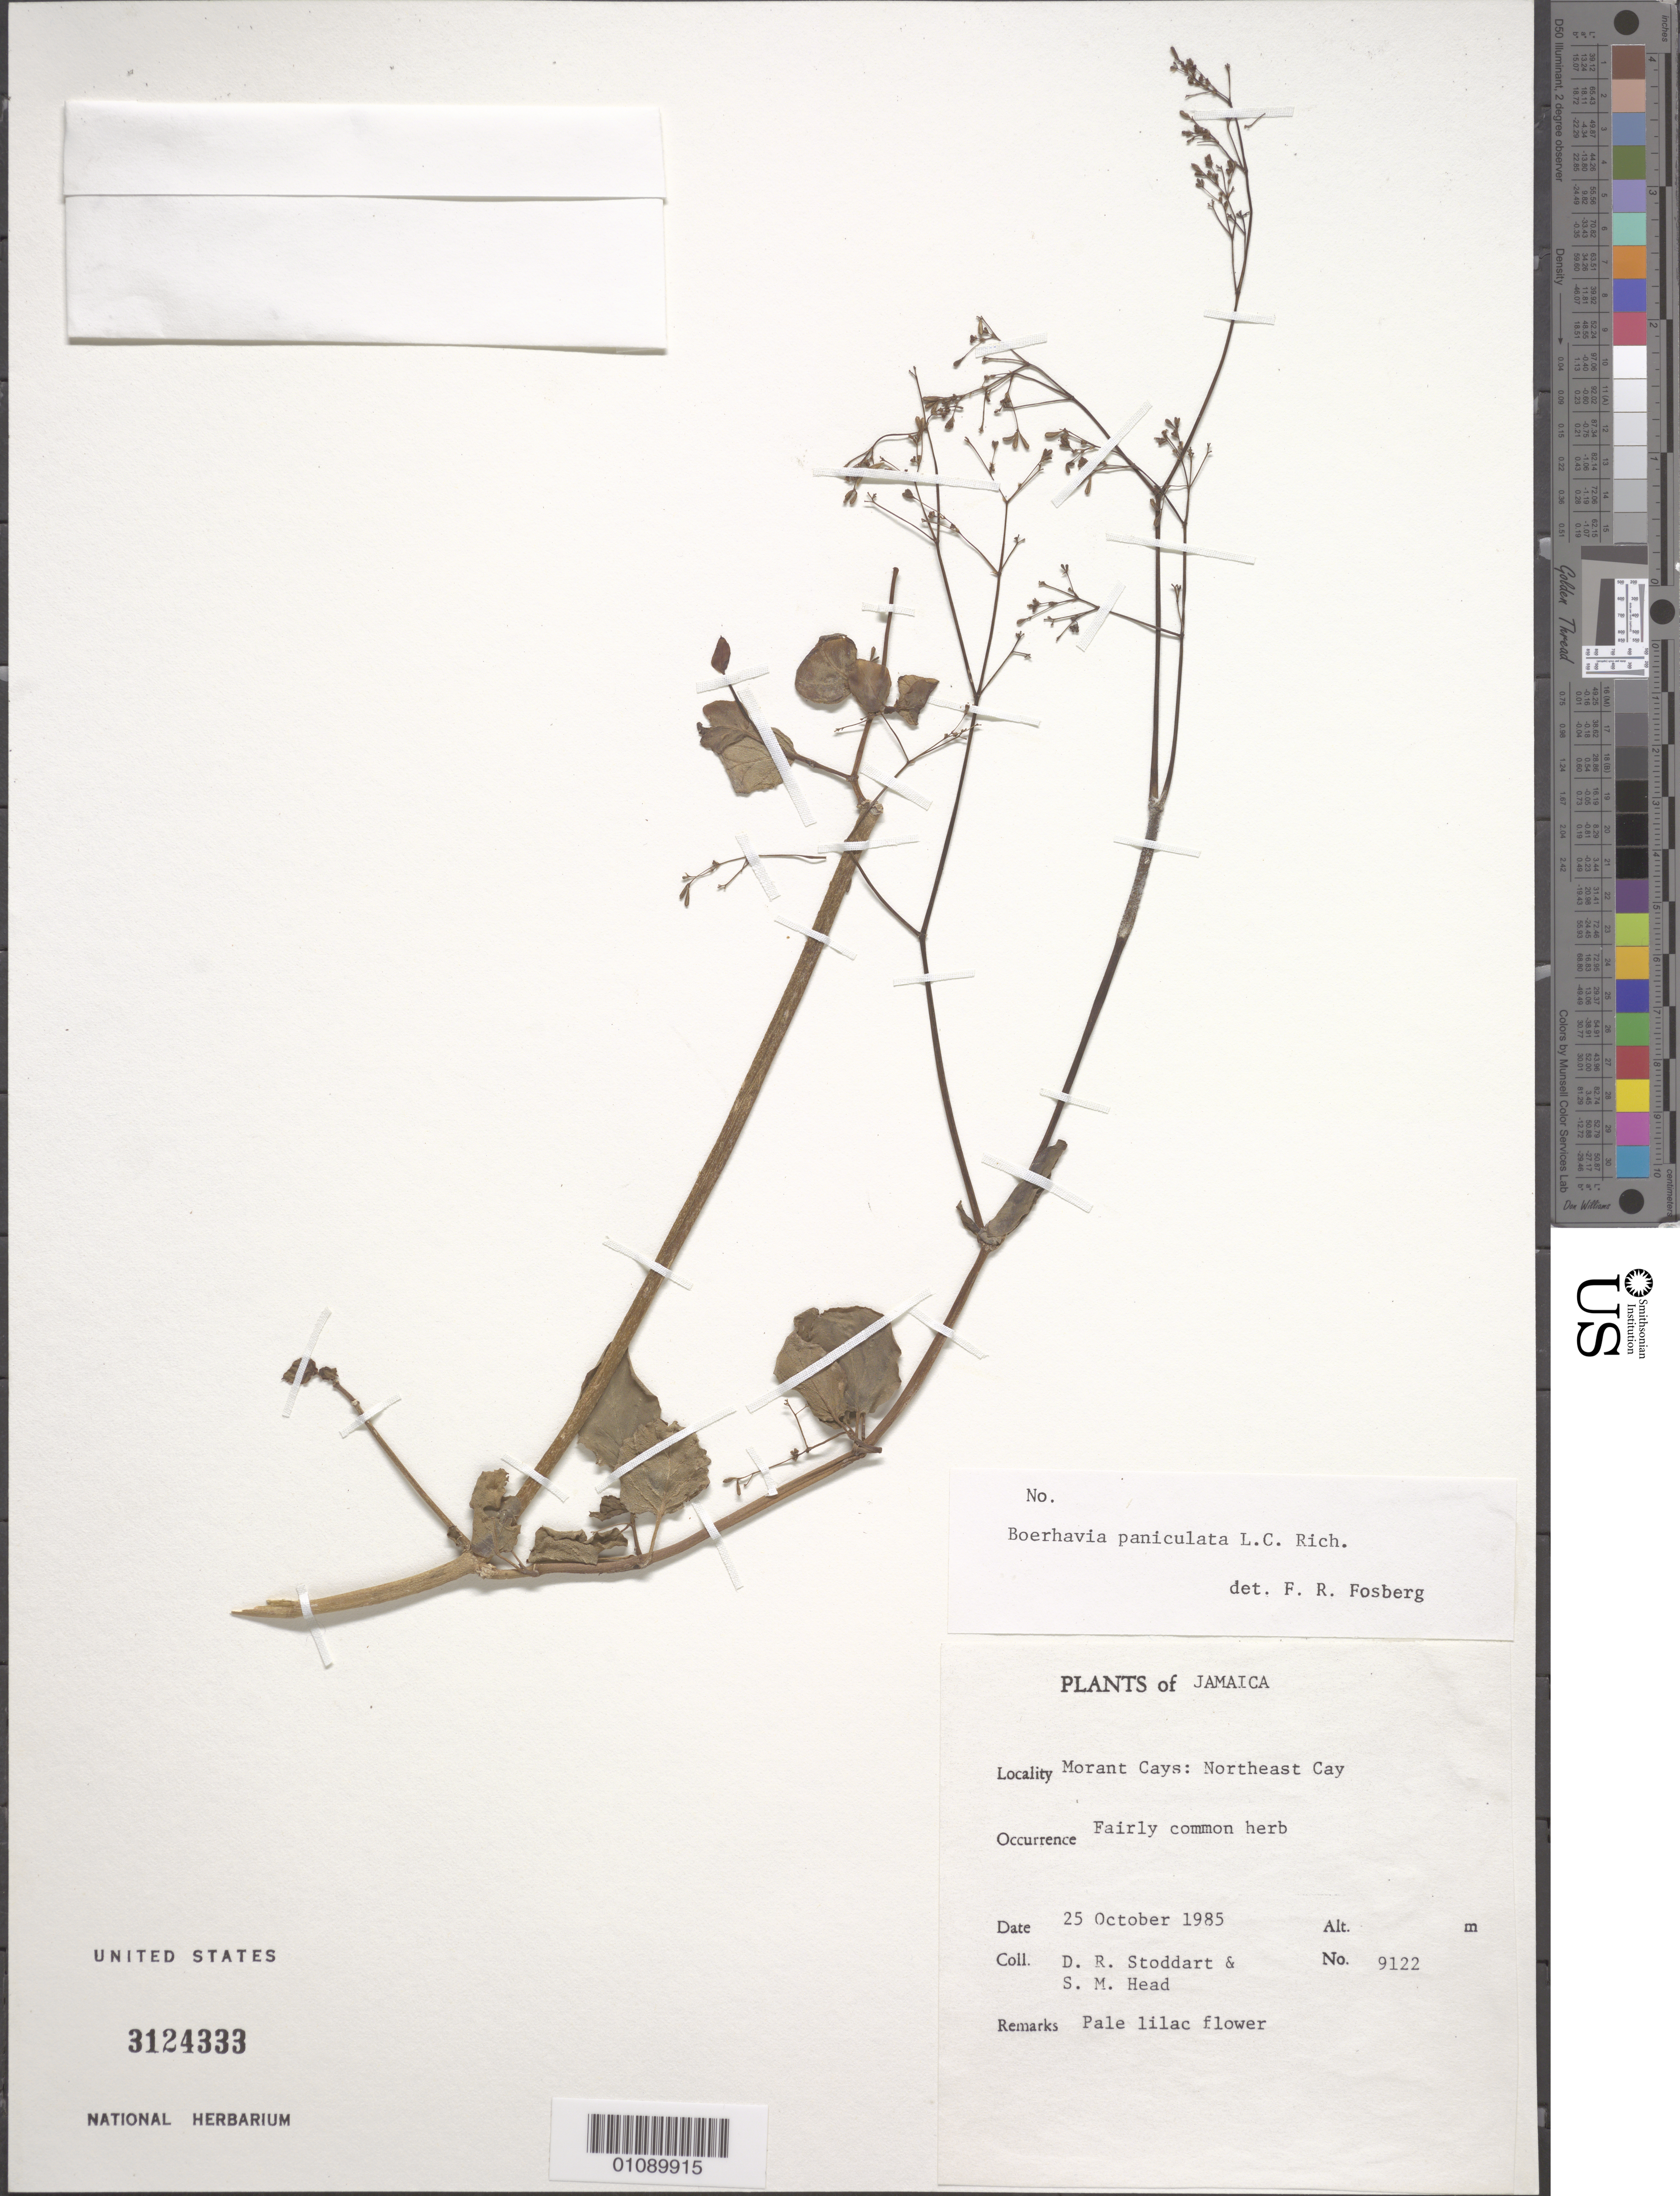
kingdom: Plantae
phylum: Tracheophyta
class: Magnoliopsida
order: Caryophyllales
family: Nyctaginaceae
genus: Boerhavia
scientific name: Boerhavia paniculata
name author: Lam.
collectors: D. R. Stoddart & S. Head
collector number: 9122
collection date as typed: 25 Oct 1985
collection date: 1985-10-25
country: Jamaica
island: Jamaica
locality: Morant Cays: Northeast Cay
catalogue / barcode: US 3124333